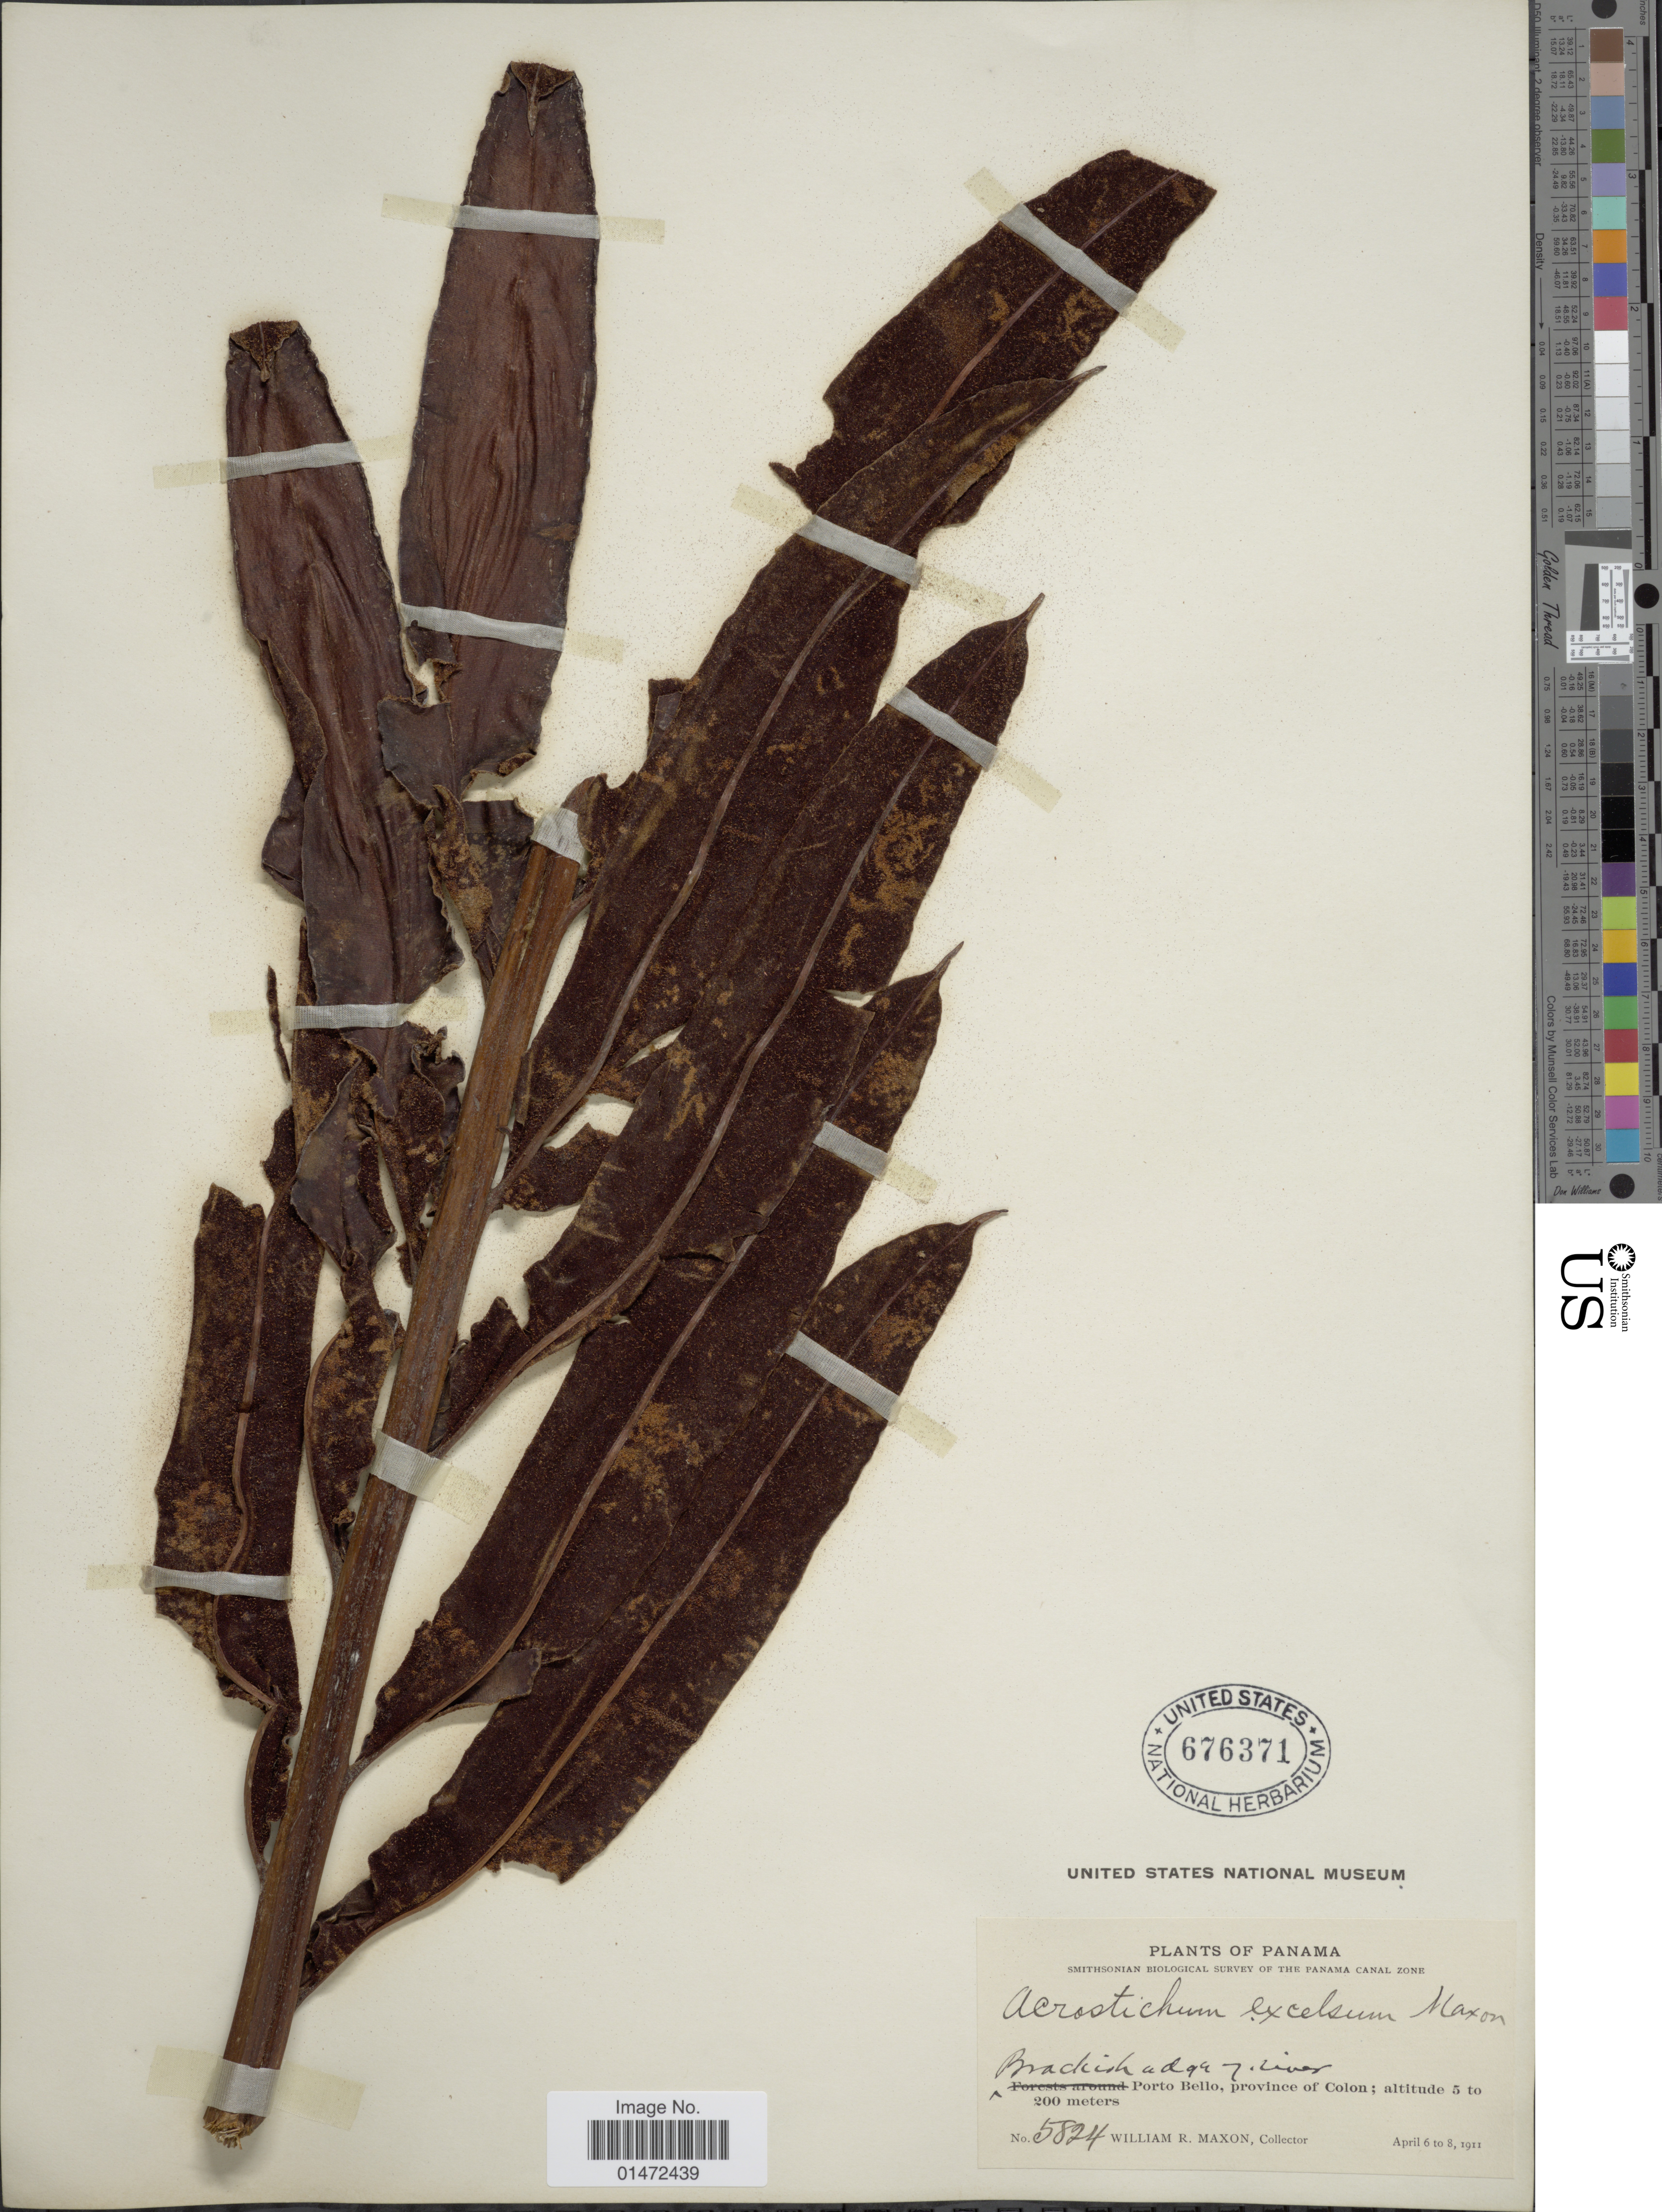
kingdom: Plantae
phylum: Tracheophyta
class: Polypodiopsida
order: Polypodiales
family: Pteridaceae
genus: Acrostichum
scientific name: Acrostichum danaeifolium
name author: Langsd. & Fisch.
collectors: W. R. Maxon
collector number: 5824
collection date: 1911-04-06/1911-04-08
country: Panama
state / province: Colón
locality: Brackish edge of river Porto Bello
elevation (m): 5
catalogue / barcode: US 676371